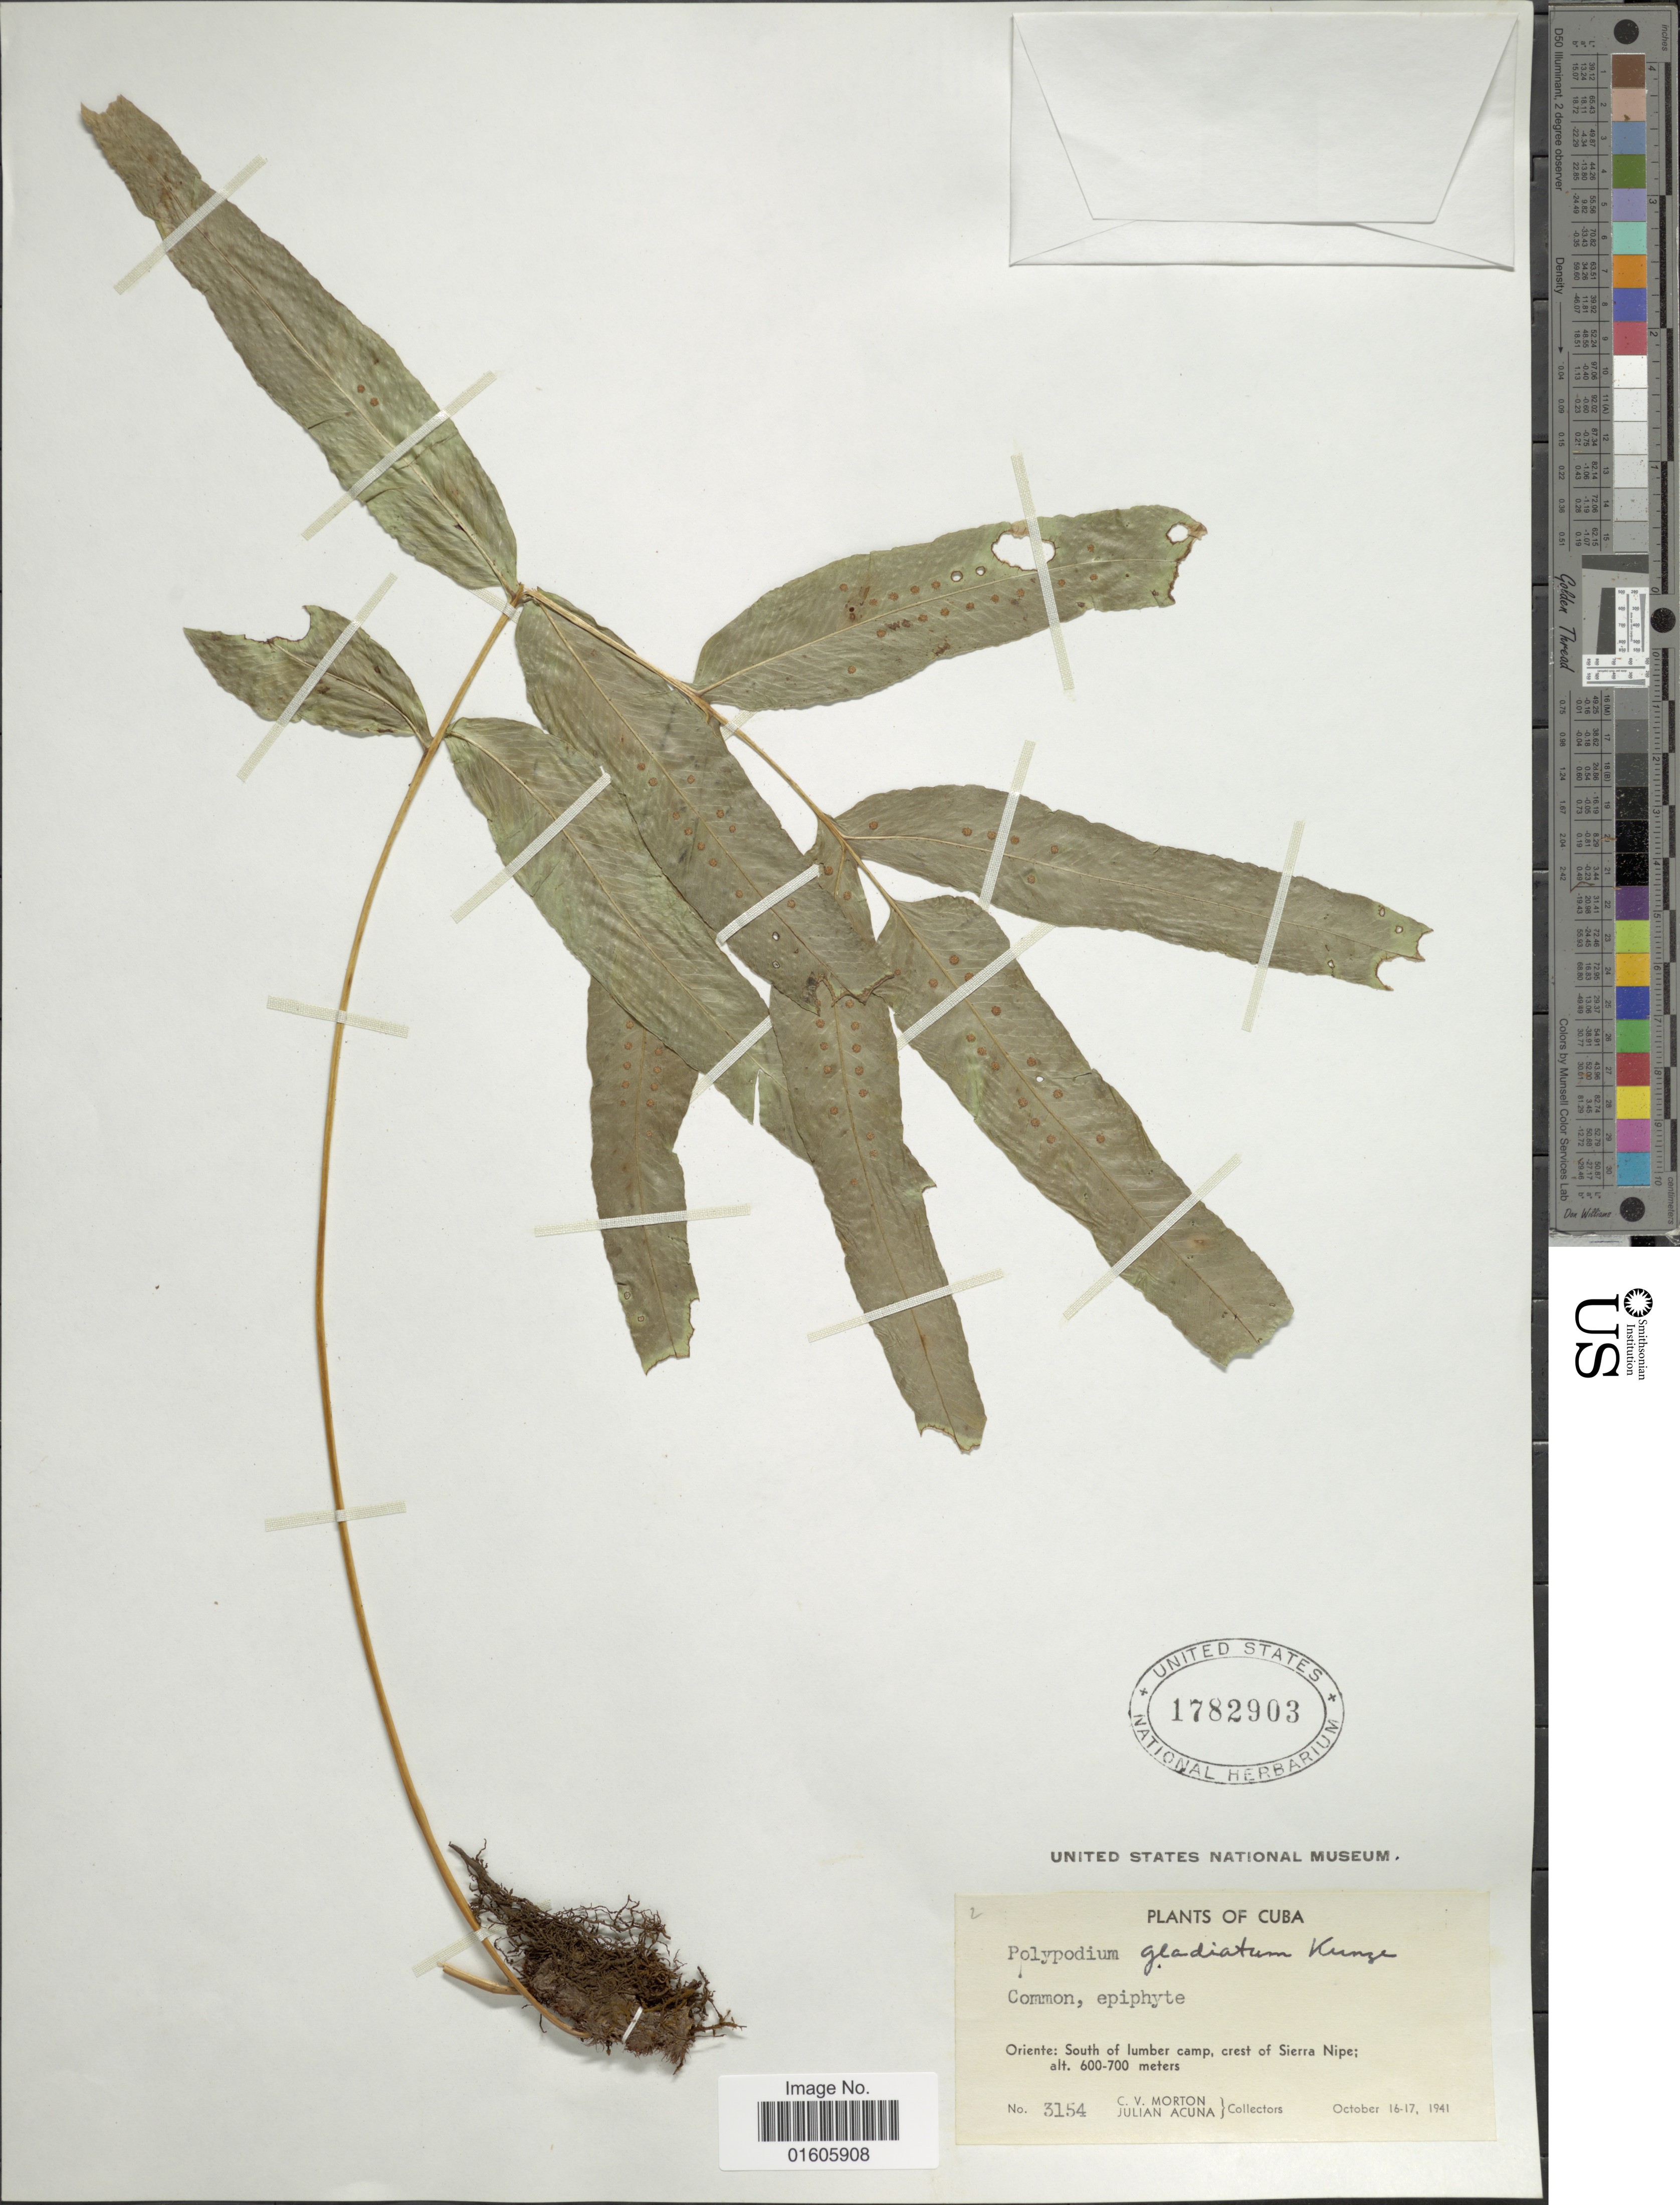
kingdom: Plantae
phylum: Tracheophyta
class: Polypodiopsida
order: Polypodiales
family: Polypodiaceae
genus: Serpocaulon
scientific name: Serpocaulon triseriale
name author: (Sw.) A.R. Sm.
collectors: C. V. Morton & J. B. Acuña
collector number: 3154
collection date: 1941-10-16/1941-10-17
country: Cuba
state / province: Oriente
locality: Oriente: South of lumber camp, crest of Sierra Nipe.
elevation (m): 600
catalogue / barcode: US 1782903